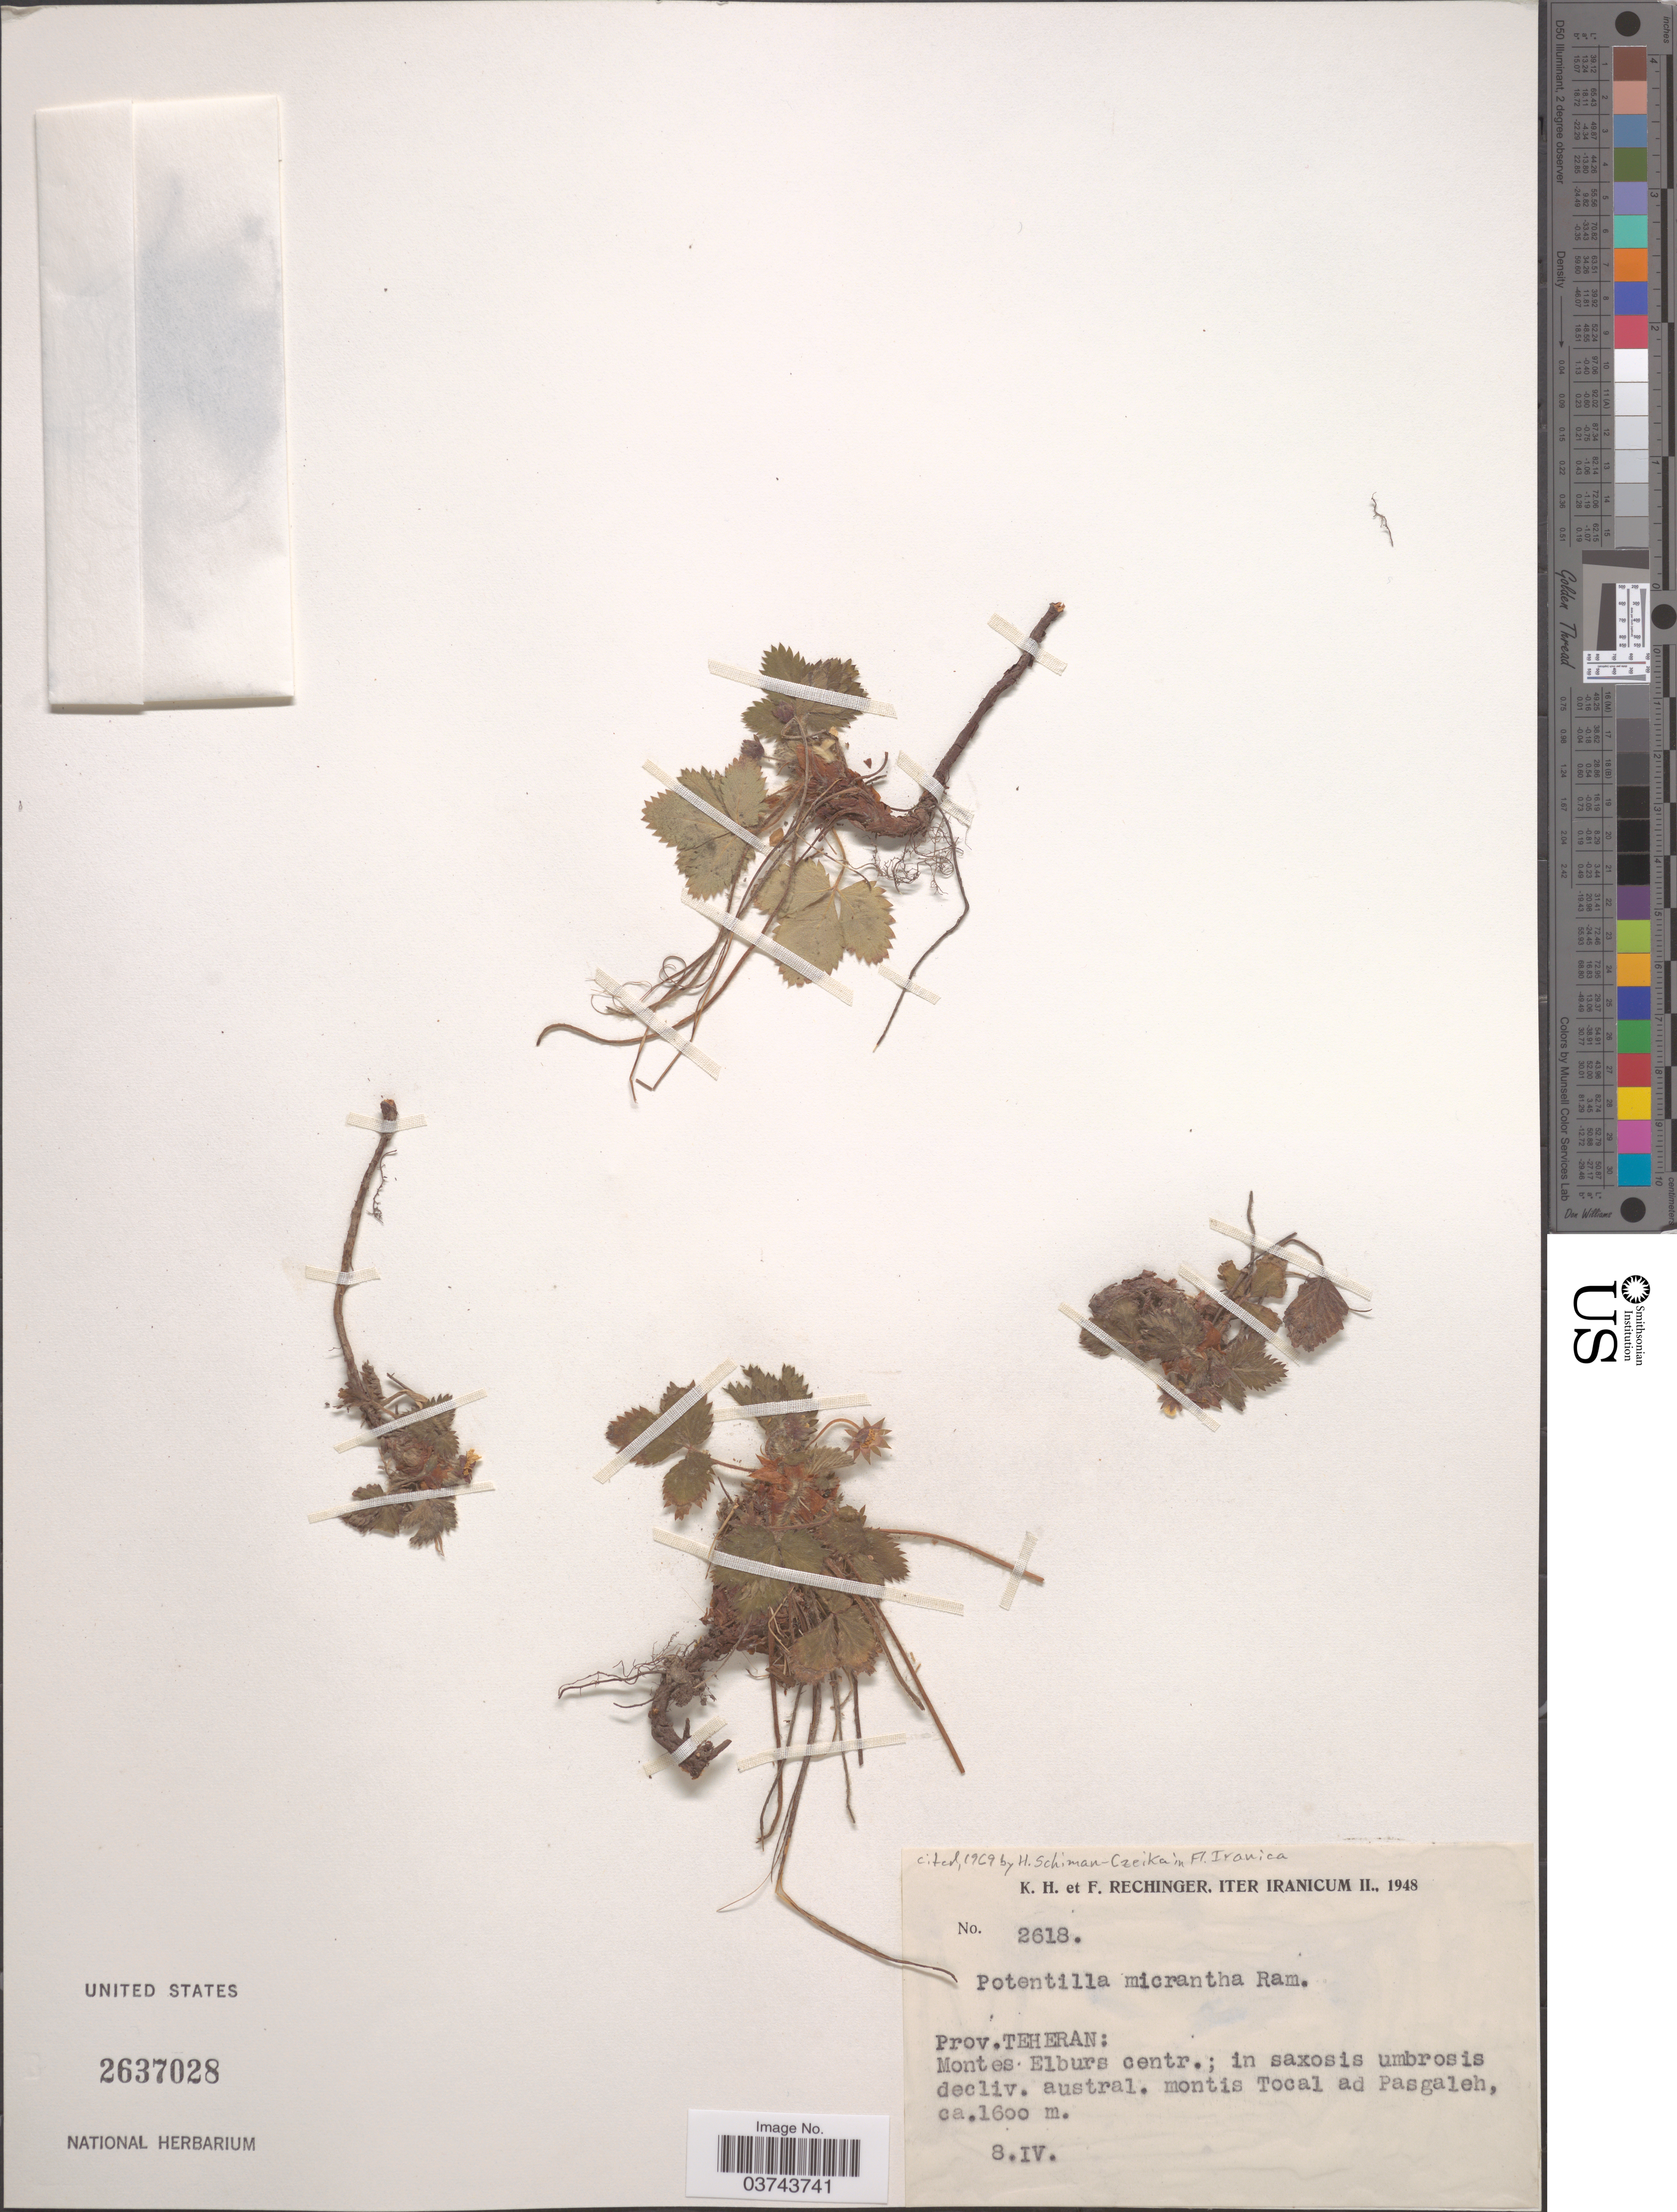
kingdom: Plantae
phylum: Tracheophyta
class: Magnoliopsida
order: Rosales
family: Rosaceae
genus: Potentilla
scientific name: Potentilla micrantha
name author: Ramond ex DC.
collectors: K. H. Rechinger & F. Rechinger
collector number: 2618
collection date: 1948-04-08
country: Iran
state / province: Tehran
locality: Prov. Teheran: Montes Elburs centr.; in saxosis umbrosis decliv. austral. montis Tocal ad Pasgaleh.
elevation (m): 1600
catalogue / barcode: US 2637028